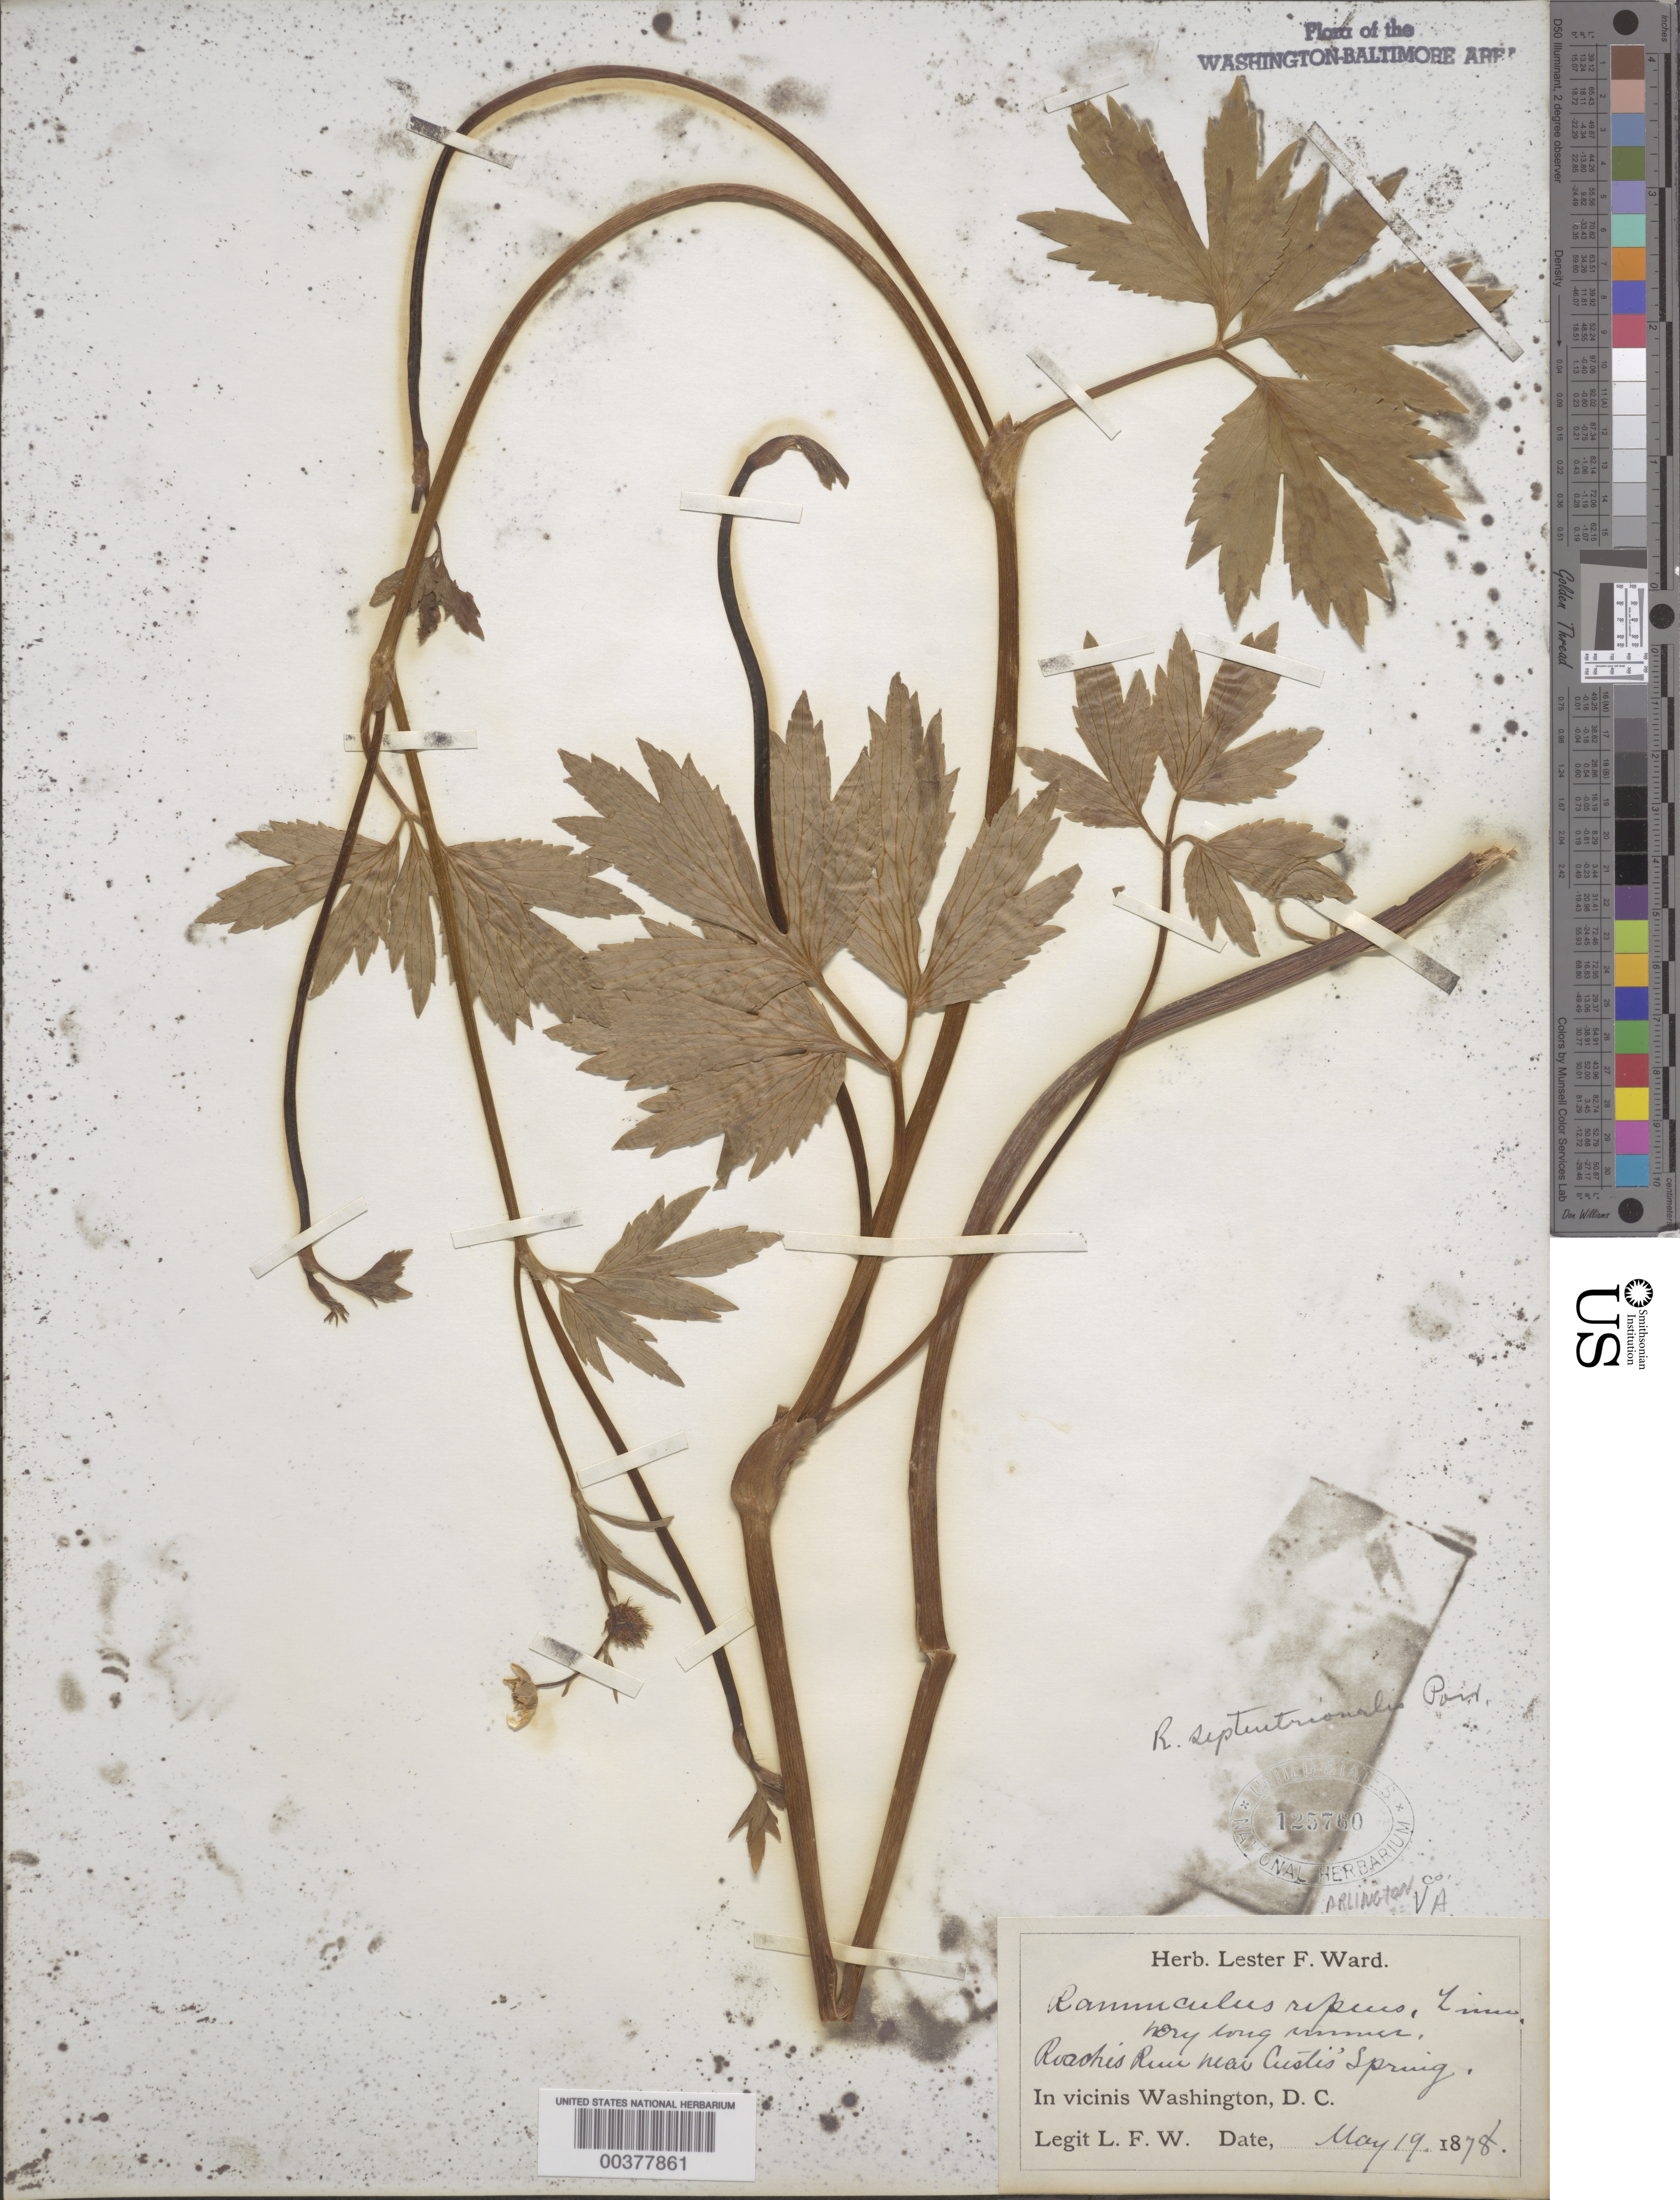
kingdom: Plantae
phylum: Tracheophyta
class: Magnoliopsida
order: Ranunculales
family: Ranunculaceae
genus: Ranunculus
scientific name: Ranunculus hispidus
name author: Michx.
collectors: L. F. Ward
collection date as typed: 19 May 1878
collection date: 1878-05-19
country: United States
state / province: Virginia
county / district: Arlington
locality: Roaches Run near Custis Spring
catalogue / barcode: US 125760